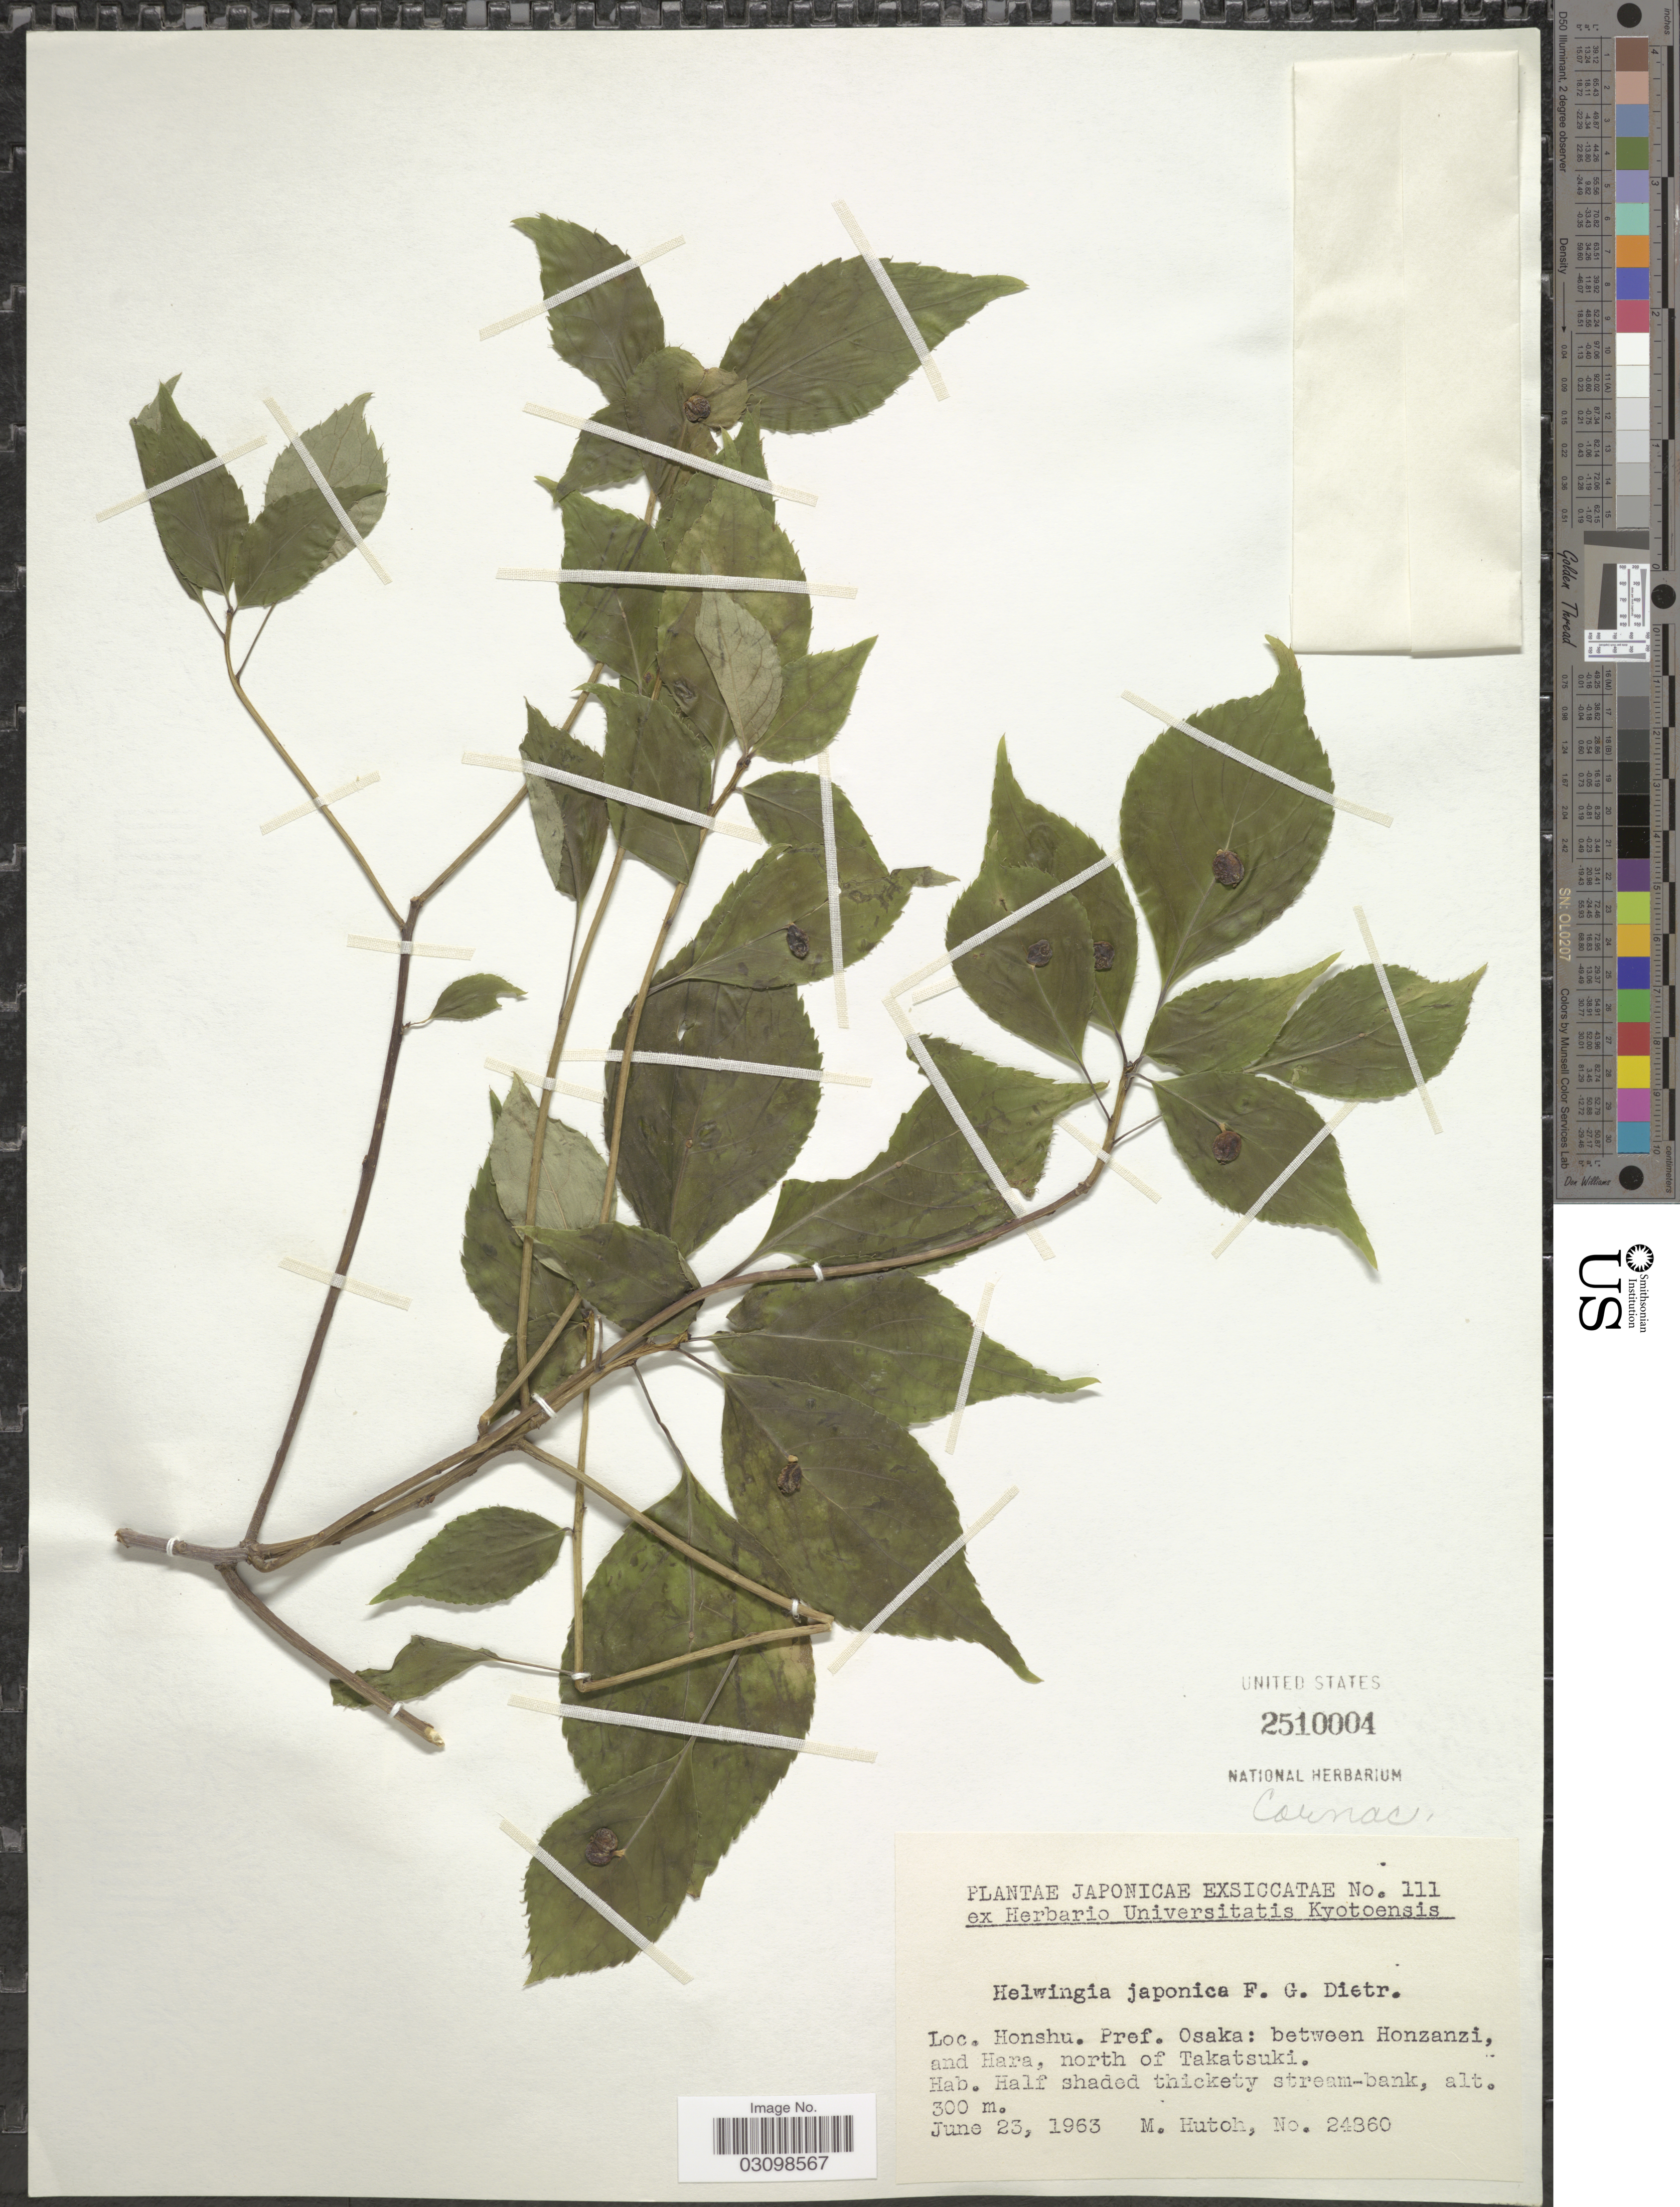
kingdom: Plantae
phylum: Tracheophyta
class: Magnoliopsida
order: Aquifoliales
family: Helwingiaceae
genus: Helwingia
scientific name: Helwingia japonica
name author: (Thunb.) Dietr.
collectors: M. Hutoh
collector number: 24860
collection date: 1963-06-23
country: Japan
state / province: Osaka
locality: Honshu. Pref. Osaka: between Honzanzi, and Hara north of Takatsuki.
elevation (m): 300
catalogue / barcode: US 2510004